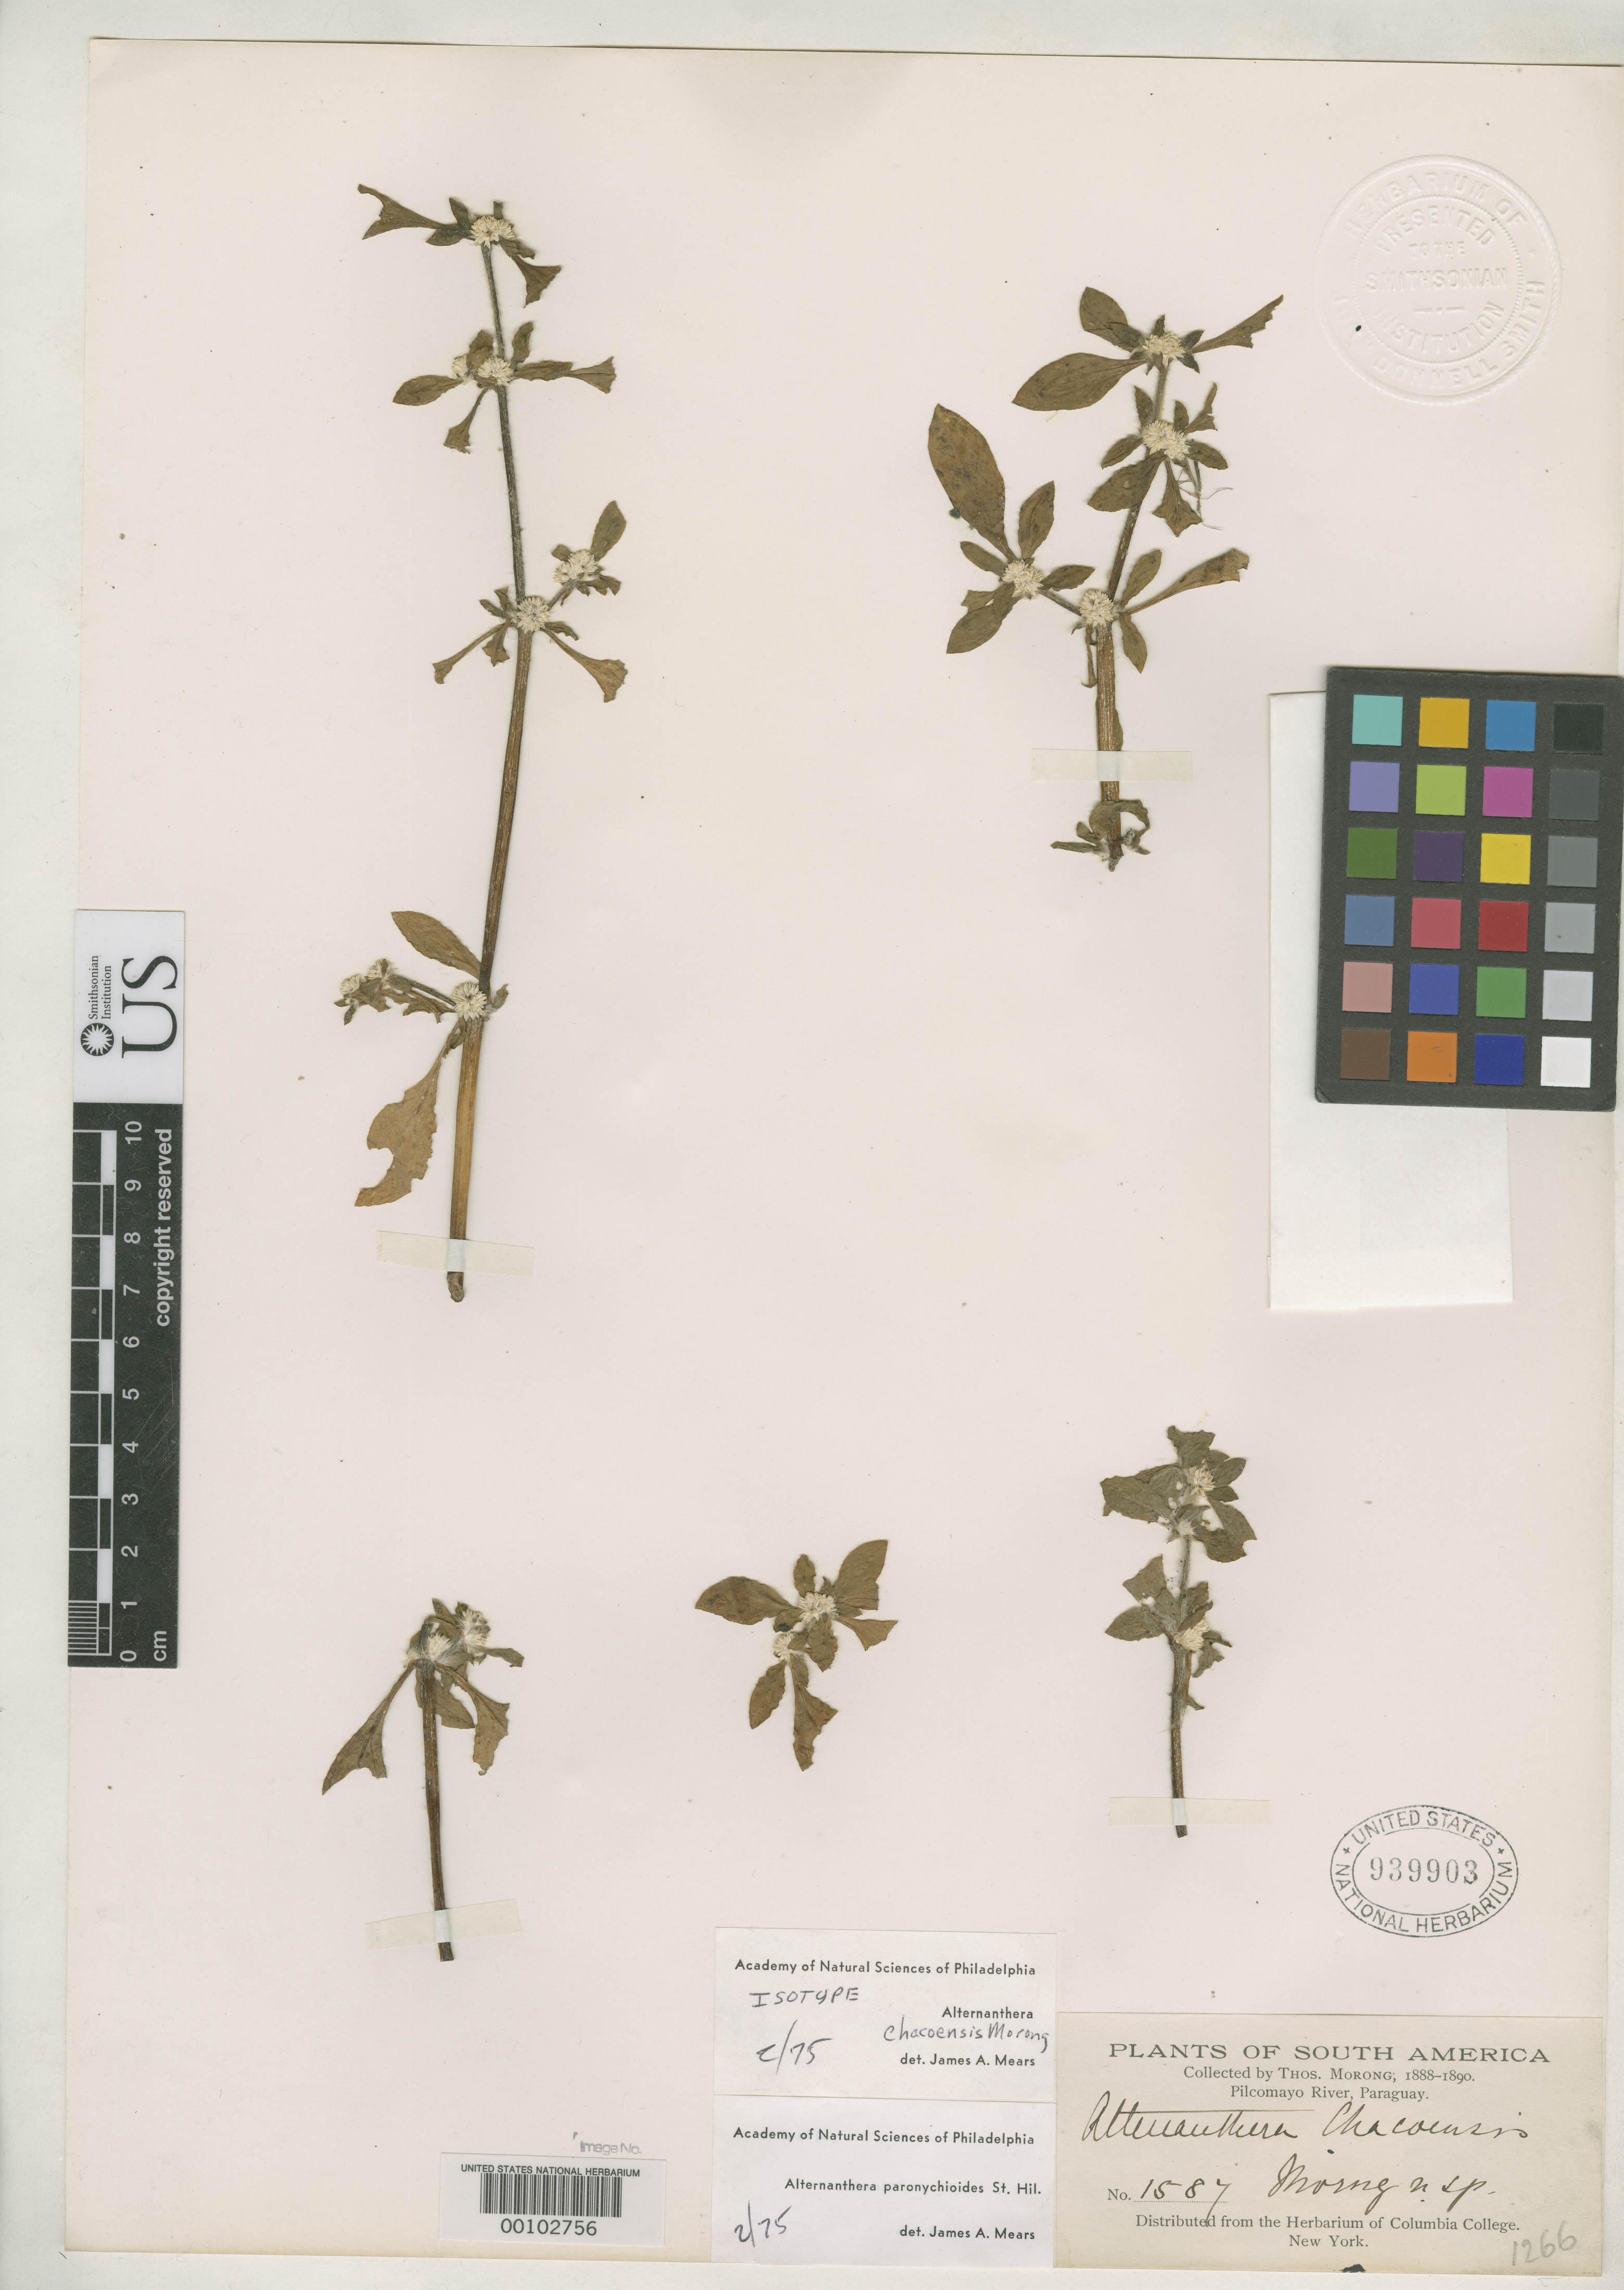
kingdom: Plantae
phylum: Tracheophyta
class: Magnoliopsida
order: Caryophyllales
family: Amaranthaceae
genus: Alternanthera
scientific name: Alternanthera chacoensis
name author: Morong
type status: Isotype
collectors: T. Morong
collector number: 1587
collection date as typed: Feb 1888 to -- Feb 1890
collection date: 1888-02/1890-02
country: Paraguay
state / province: Boquerón / Presidente Hayes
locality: Pilcomayo River.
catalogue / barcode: US 939903